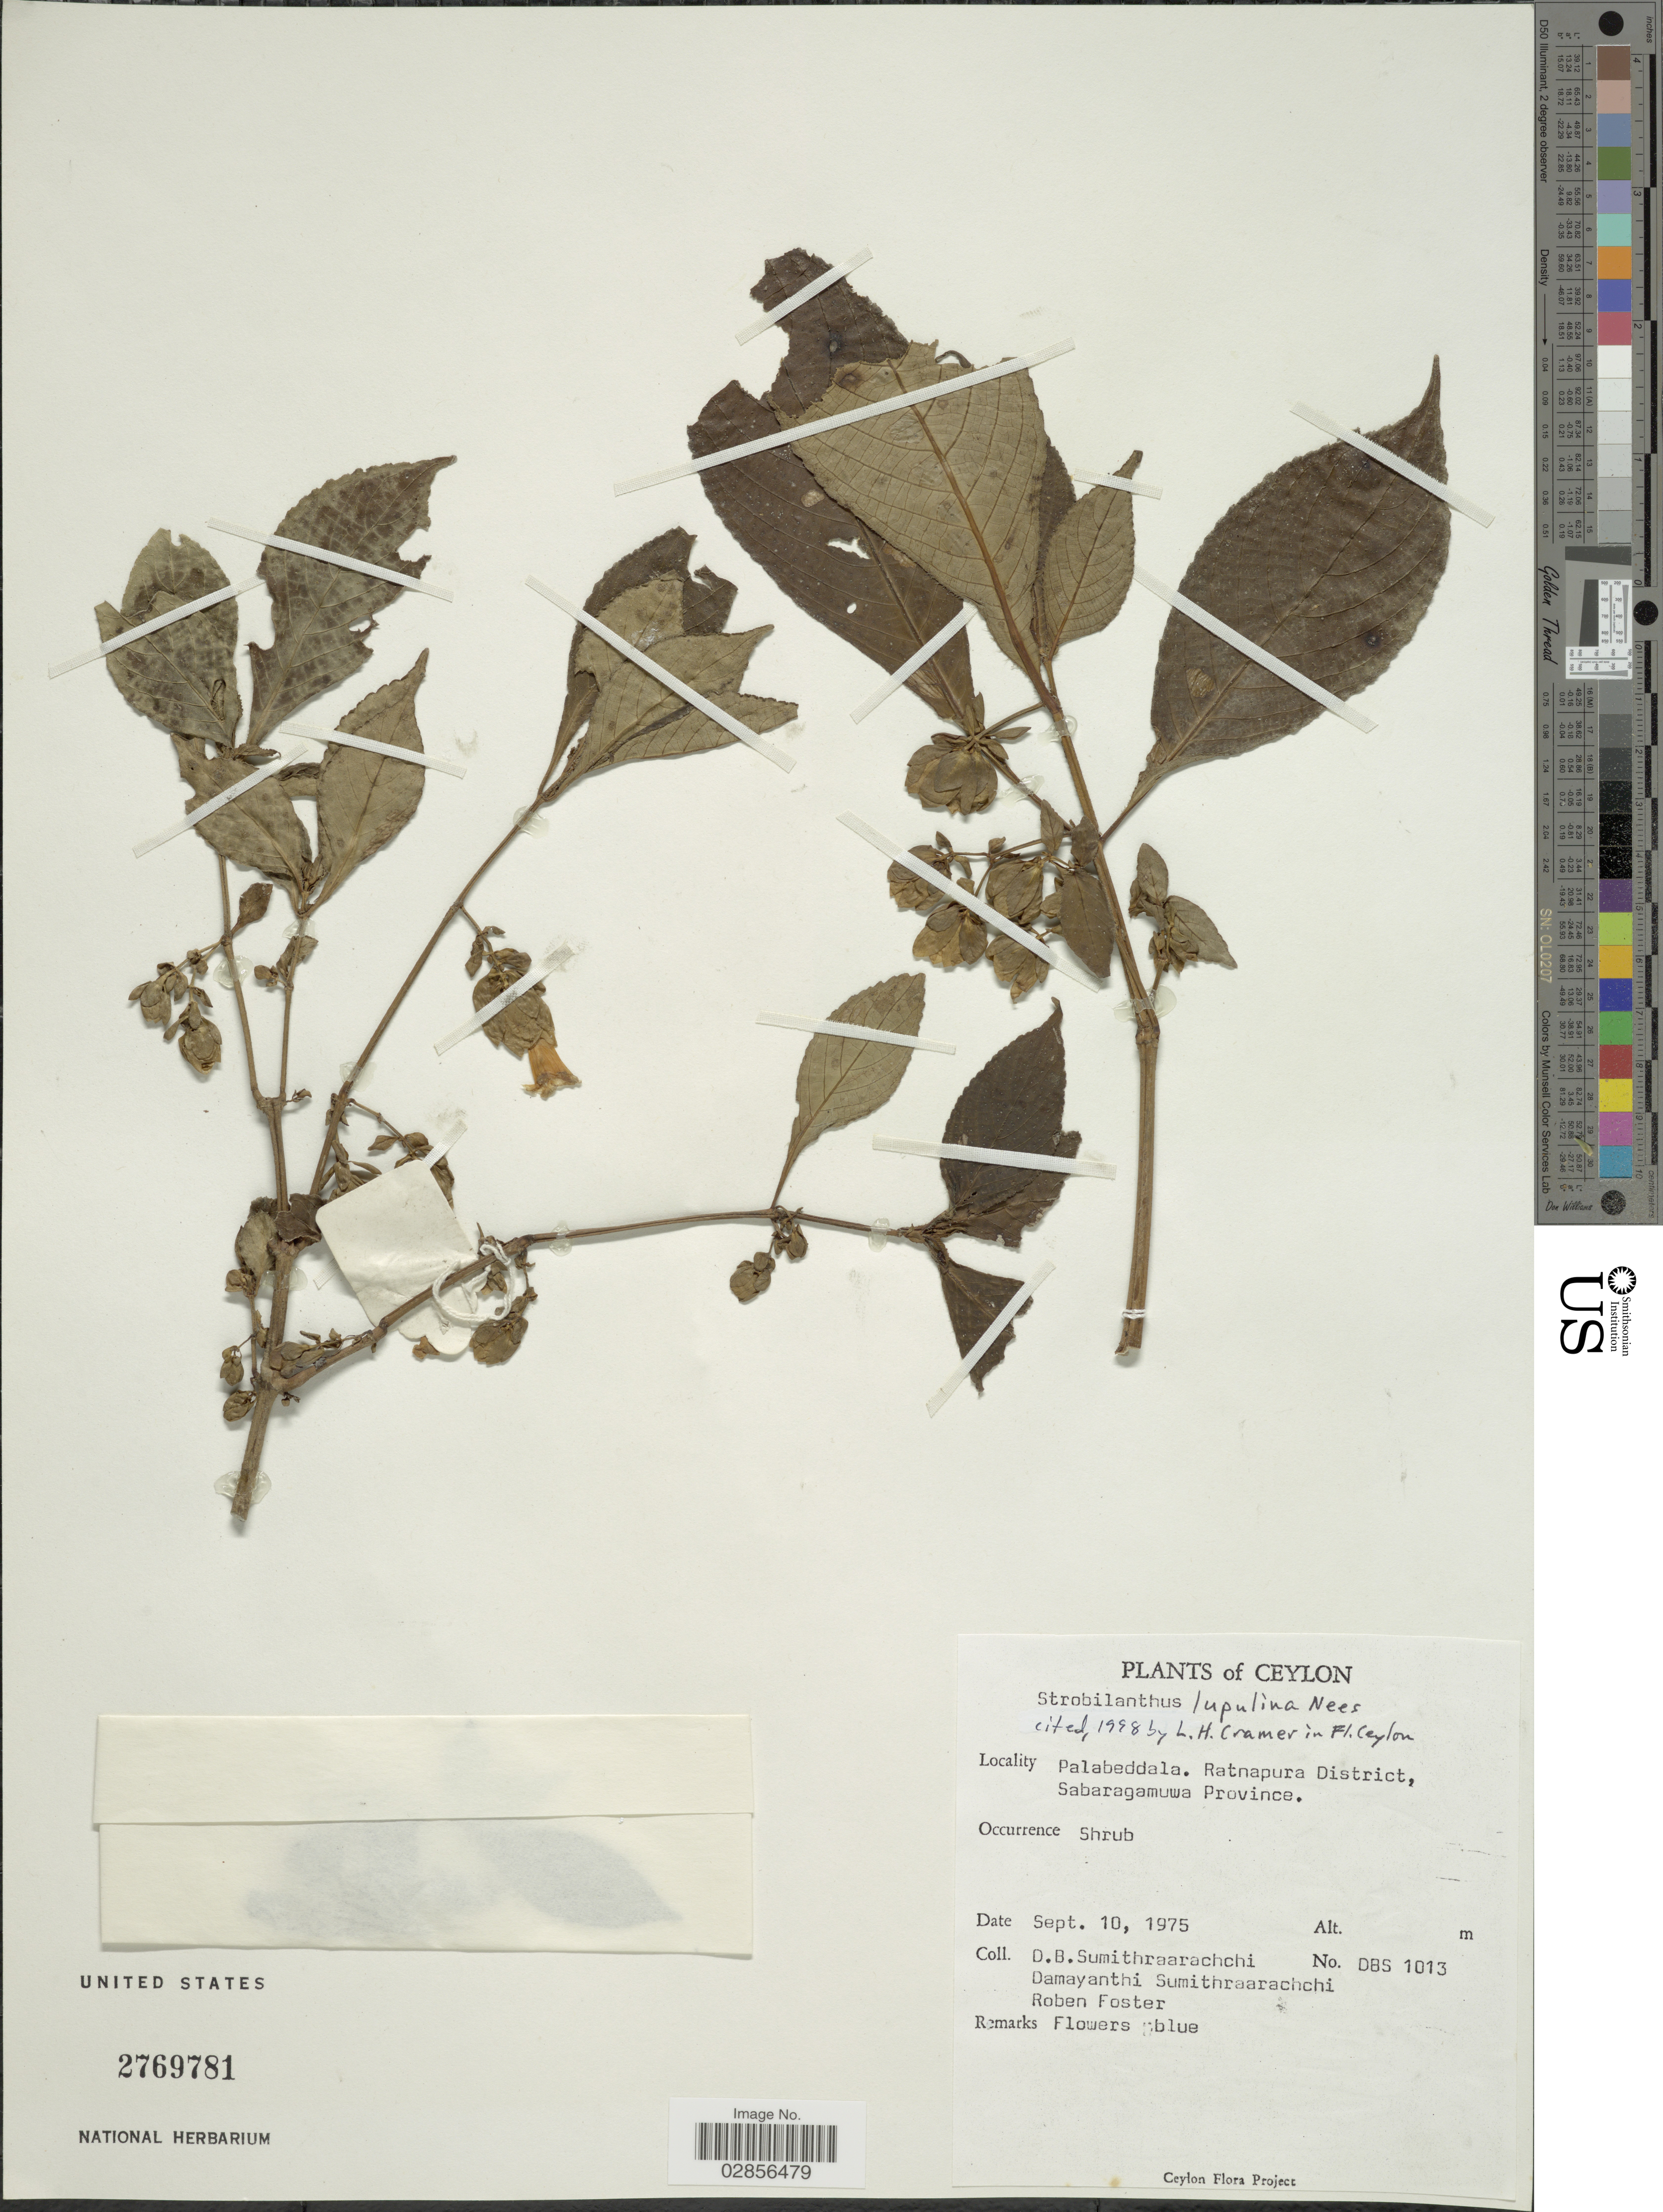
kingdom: Plantae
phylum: Tracheophyta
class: Magnoliopsida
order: Lamiales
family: Acanthaceae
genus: Strobilanthes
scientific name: Strobilanthes lupulina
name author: Nees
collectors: D. B. Sumithraarachchi, D. Sumithraarachchi & R. Foster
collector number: DBS 1013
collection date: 1975-09-10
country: Sri Lanka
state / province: Sabaragamuwa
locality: Ceylon. Palabeddala. Ratnapura District.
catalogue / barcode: US 2769781